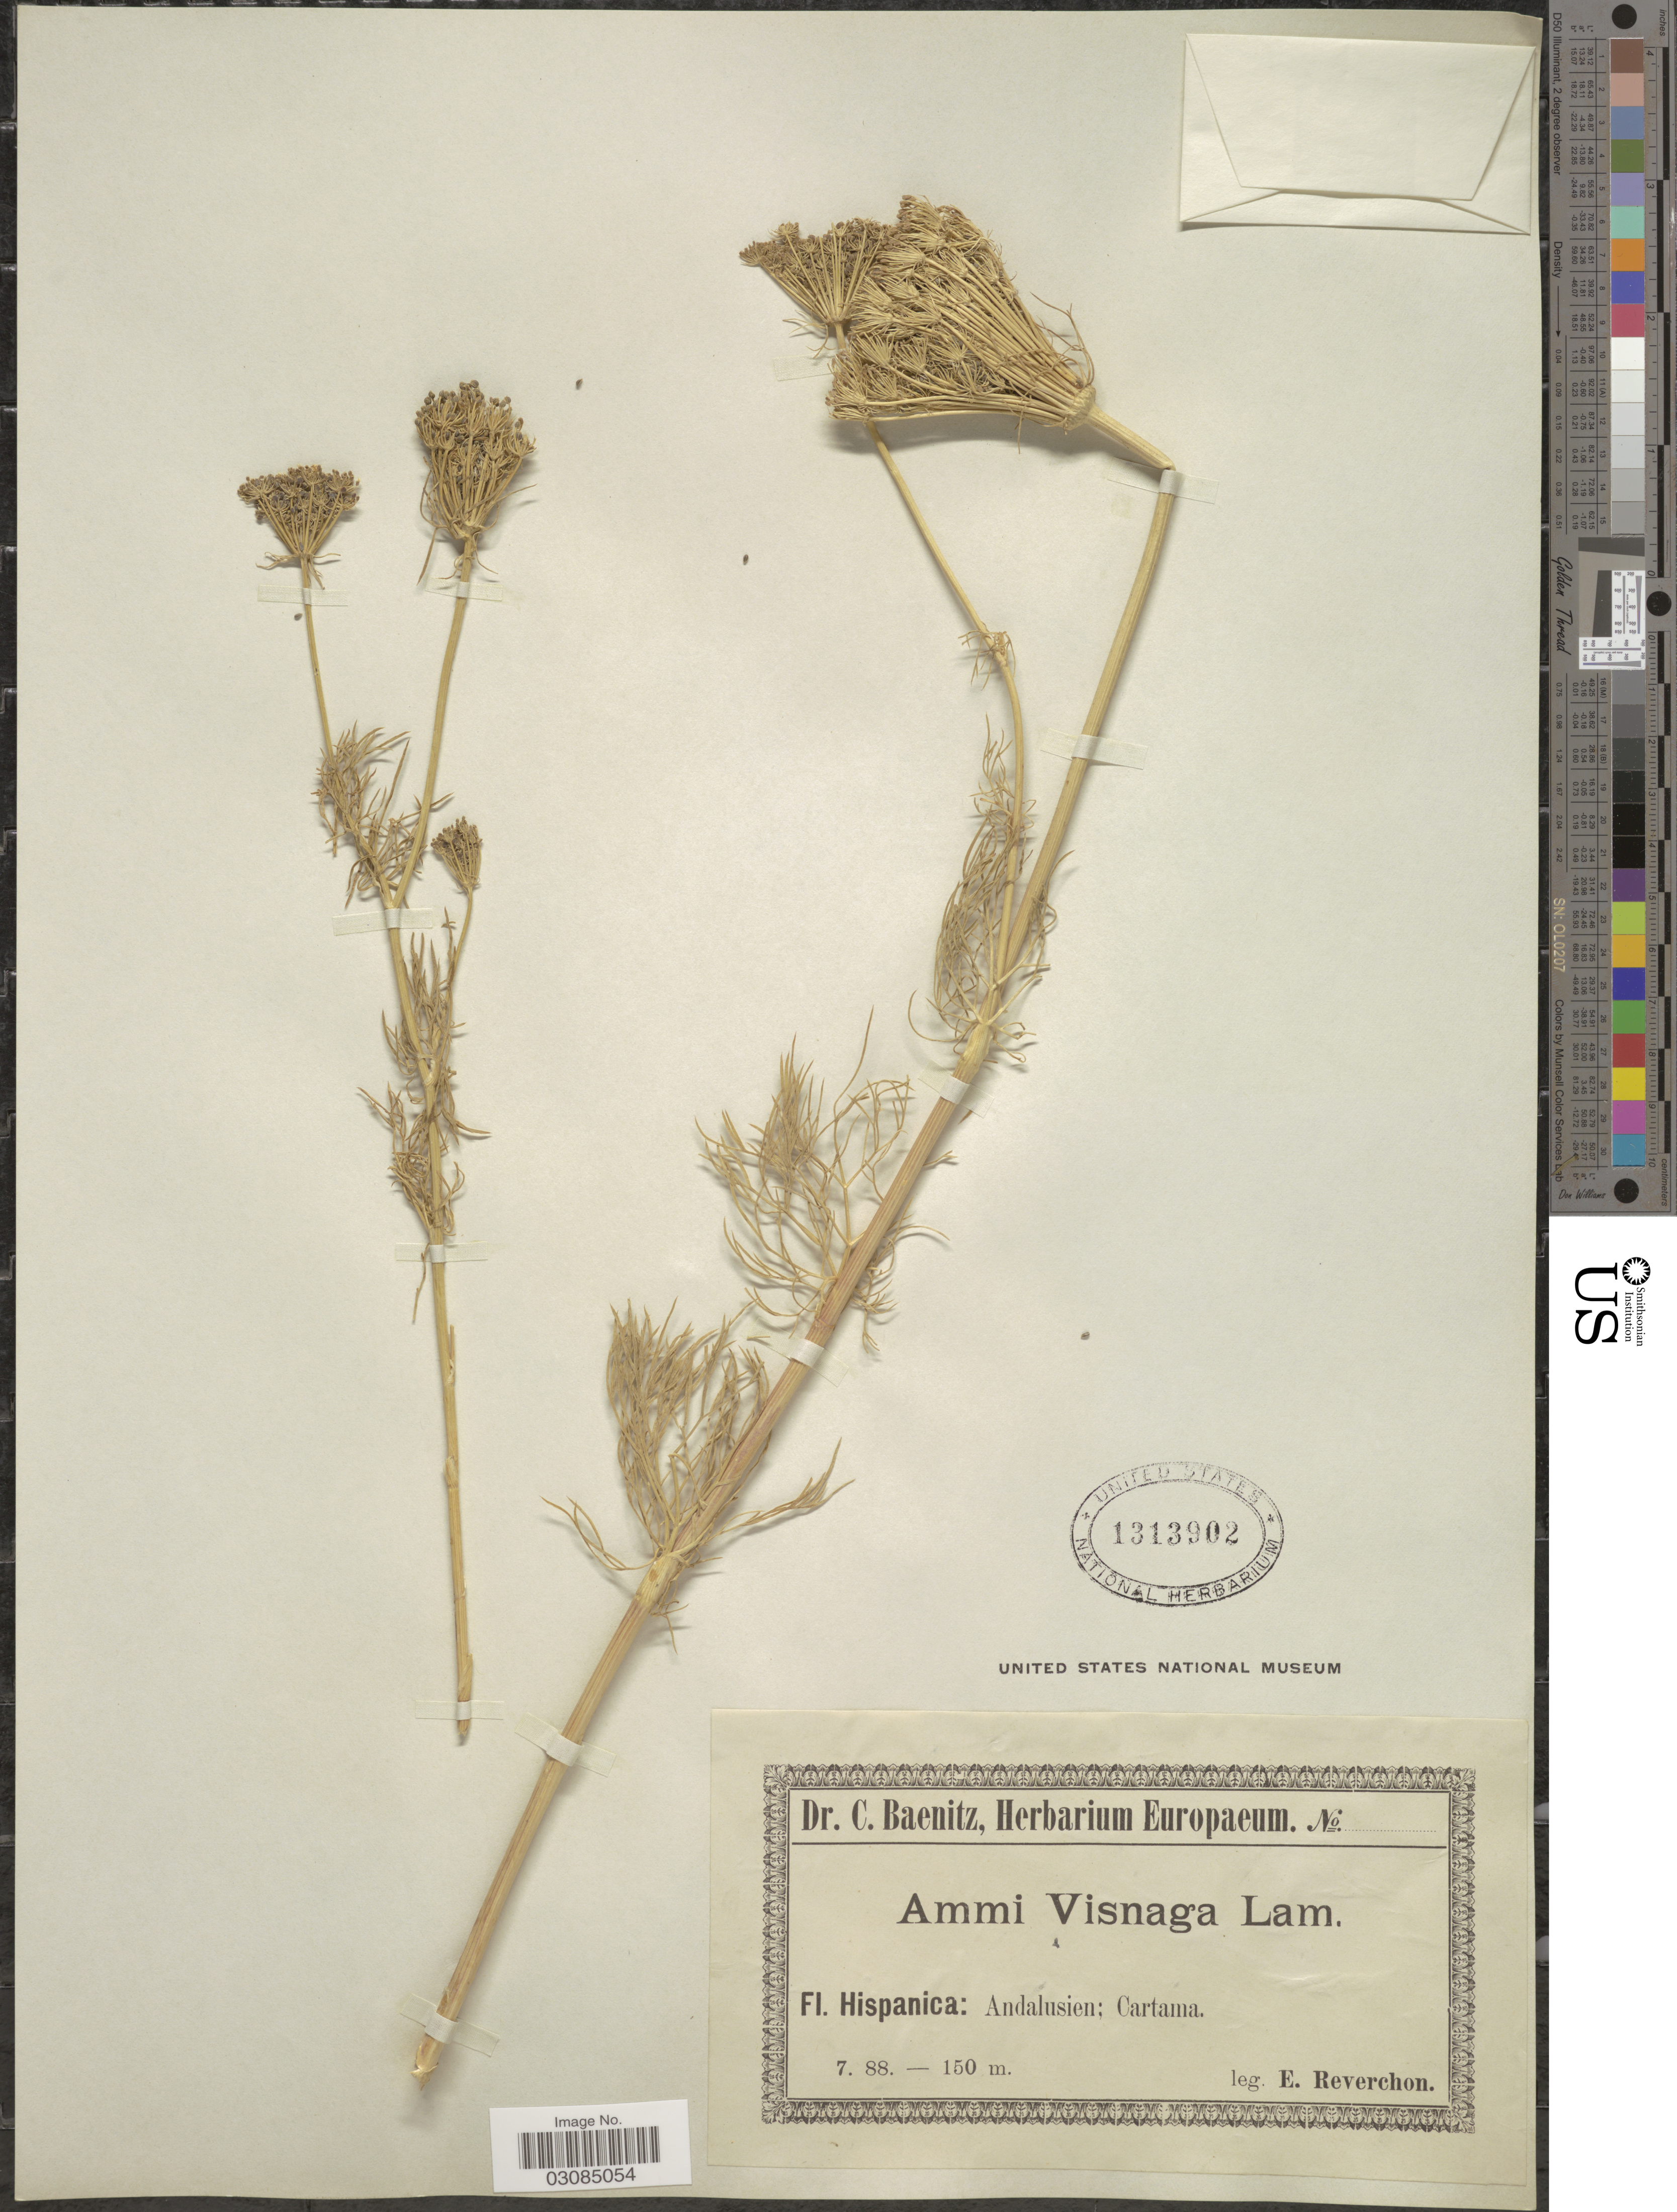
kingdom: Plantae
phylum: Tracheophyta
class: Magnoliopsida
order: Apiales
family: Apiaceae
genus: Ammi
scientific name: Ammi visnaga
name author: (L.) Lam.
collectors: E. Reverchon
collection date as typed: Transcribed d/m/y: /7/88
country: Spain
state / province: Andalucía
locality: Hispanica: Andalusien: Cartama.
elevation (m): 150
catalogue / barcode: US 1313902